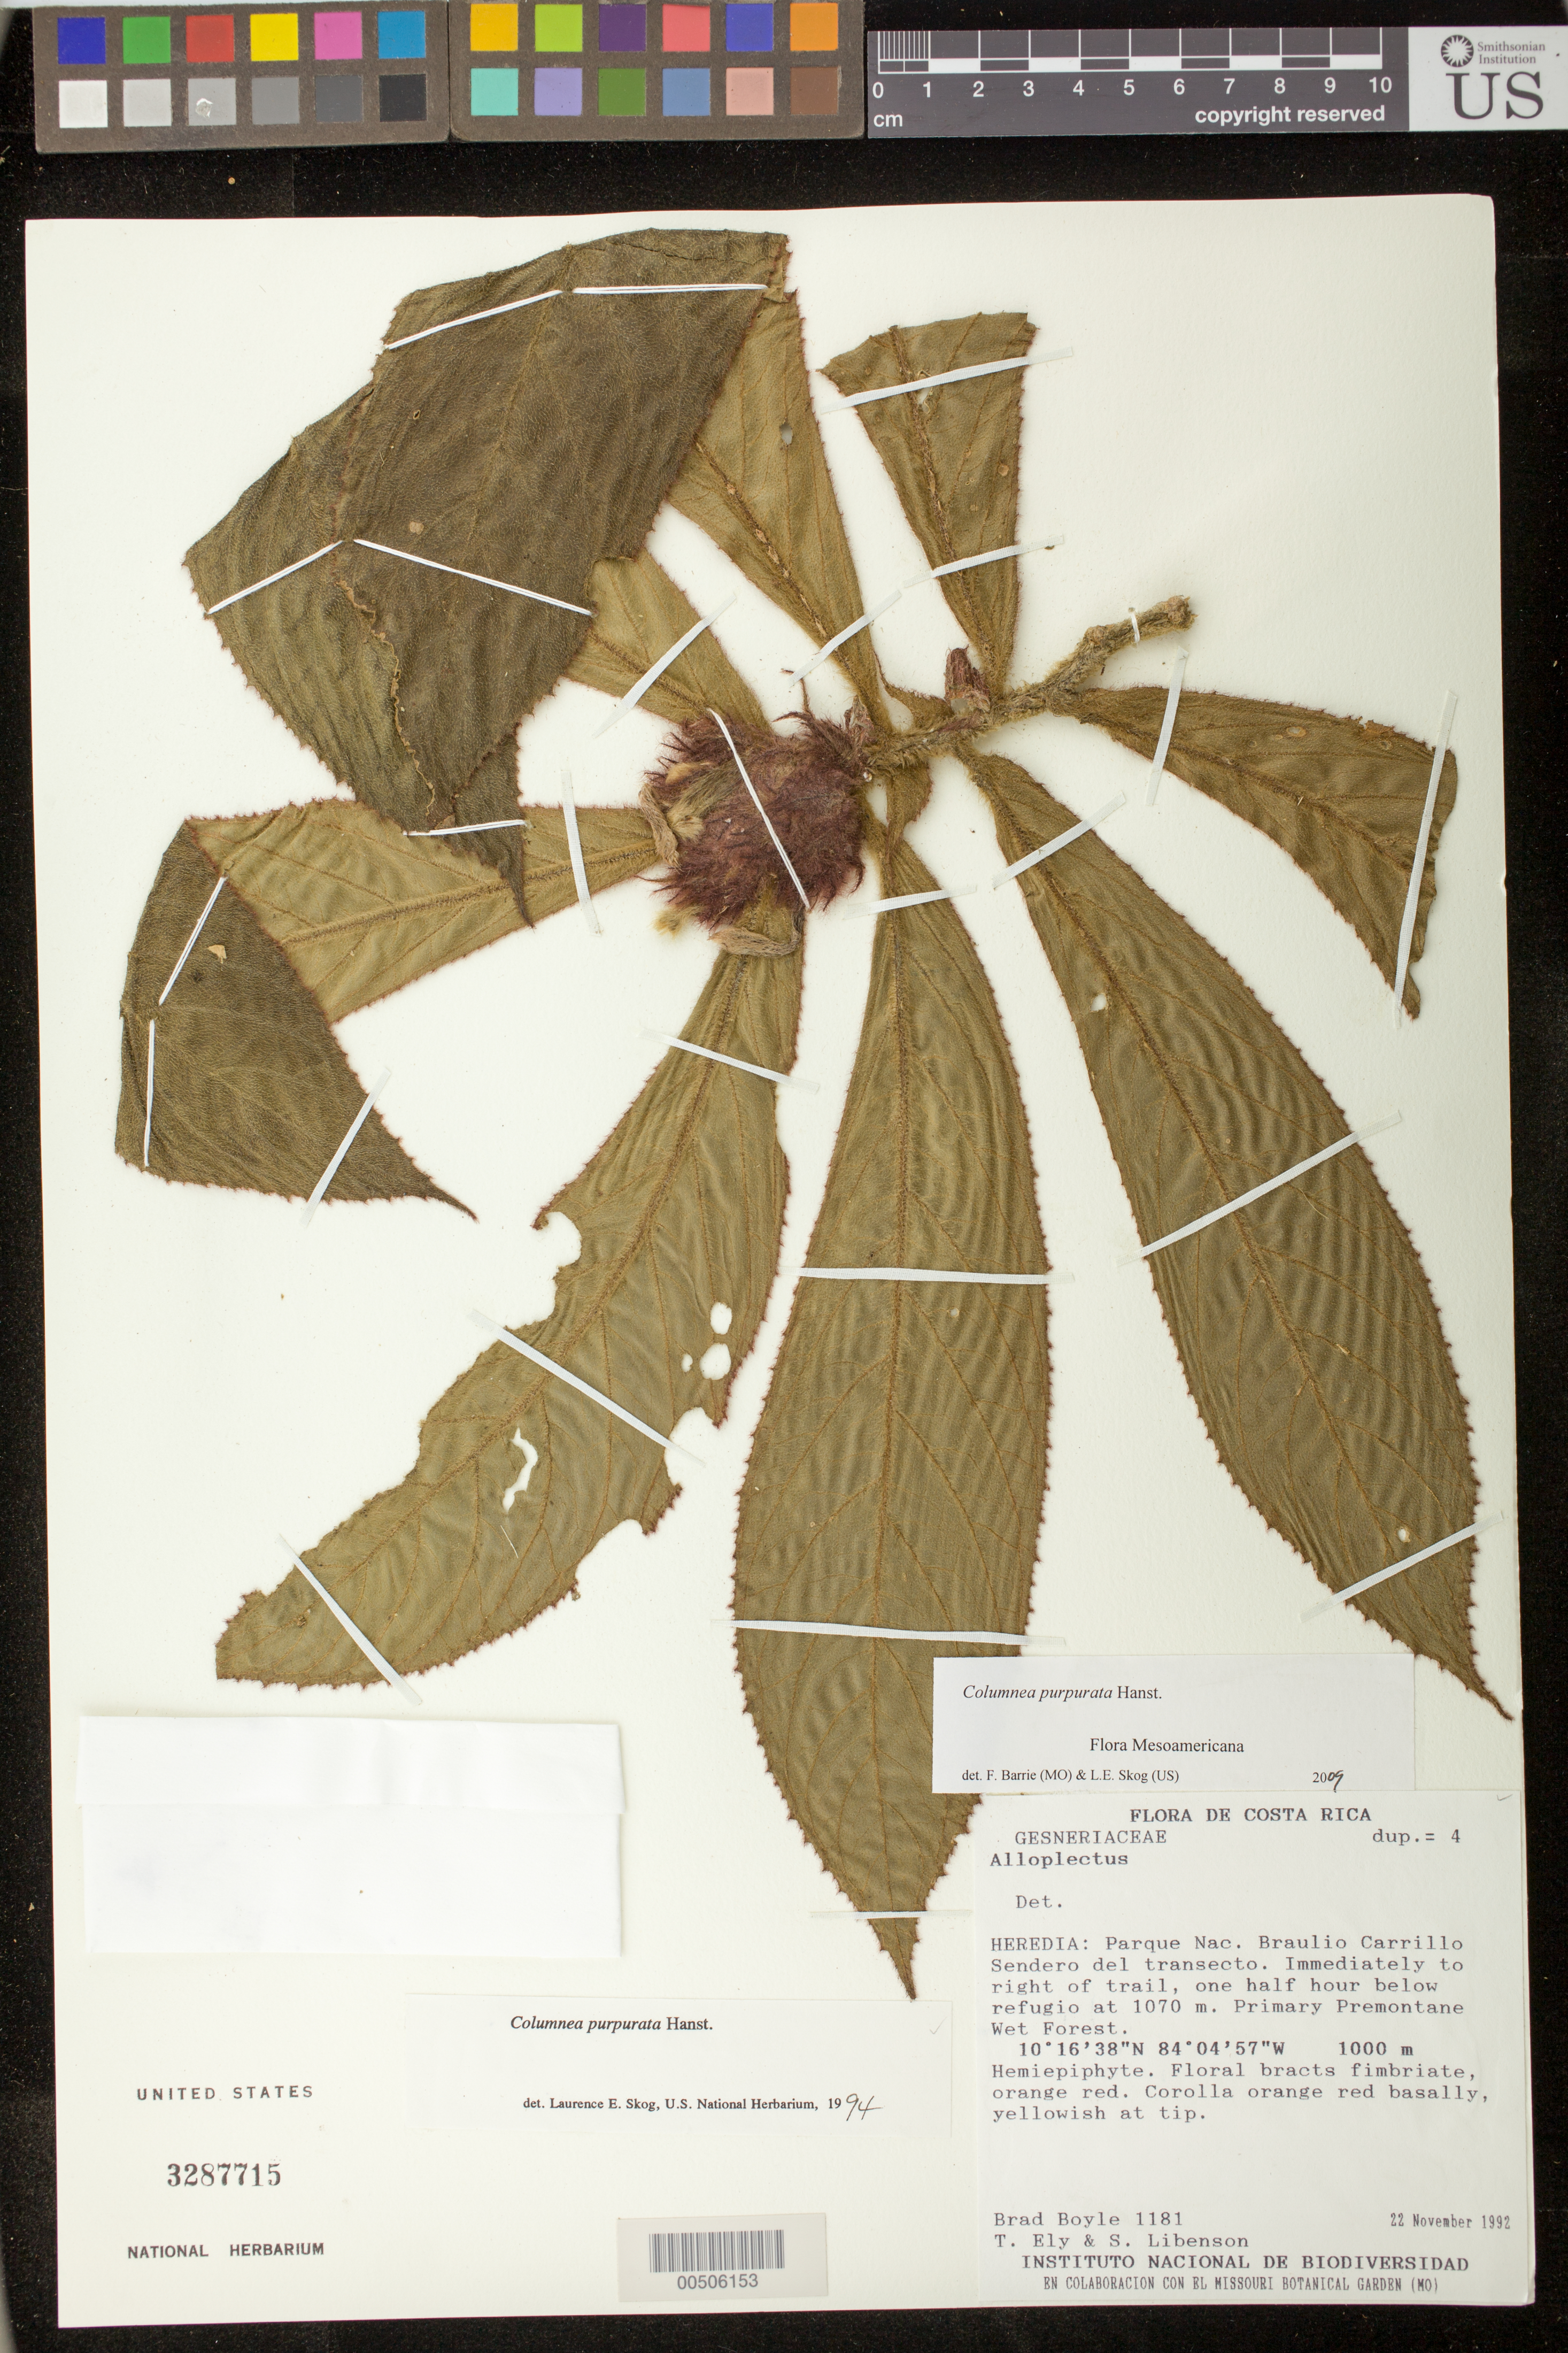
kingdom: Plantae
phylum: Tracheophyta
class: Magnoliopsida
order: Lamiales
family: Gesneriaceae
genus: Columnea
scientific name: Columnea purpurata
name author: Hanst.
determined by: Skog, Laurence E.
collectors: B. Boyle, T. Ely & S. Libenson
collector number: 1181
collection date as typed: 22 Nov 1992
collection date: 1992-11-22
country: Costa Rica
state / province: Heredia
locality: Baraulio Carrillo National Park. Cantón Sarapiquí, Dist. La Virgen, Sendero del transecto. Immediately to right of trail, one half hour below refugio at 1070 m. Primary Premontane Wet Forest.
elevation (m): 1000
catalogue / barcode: US 3287715